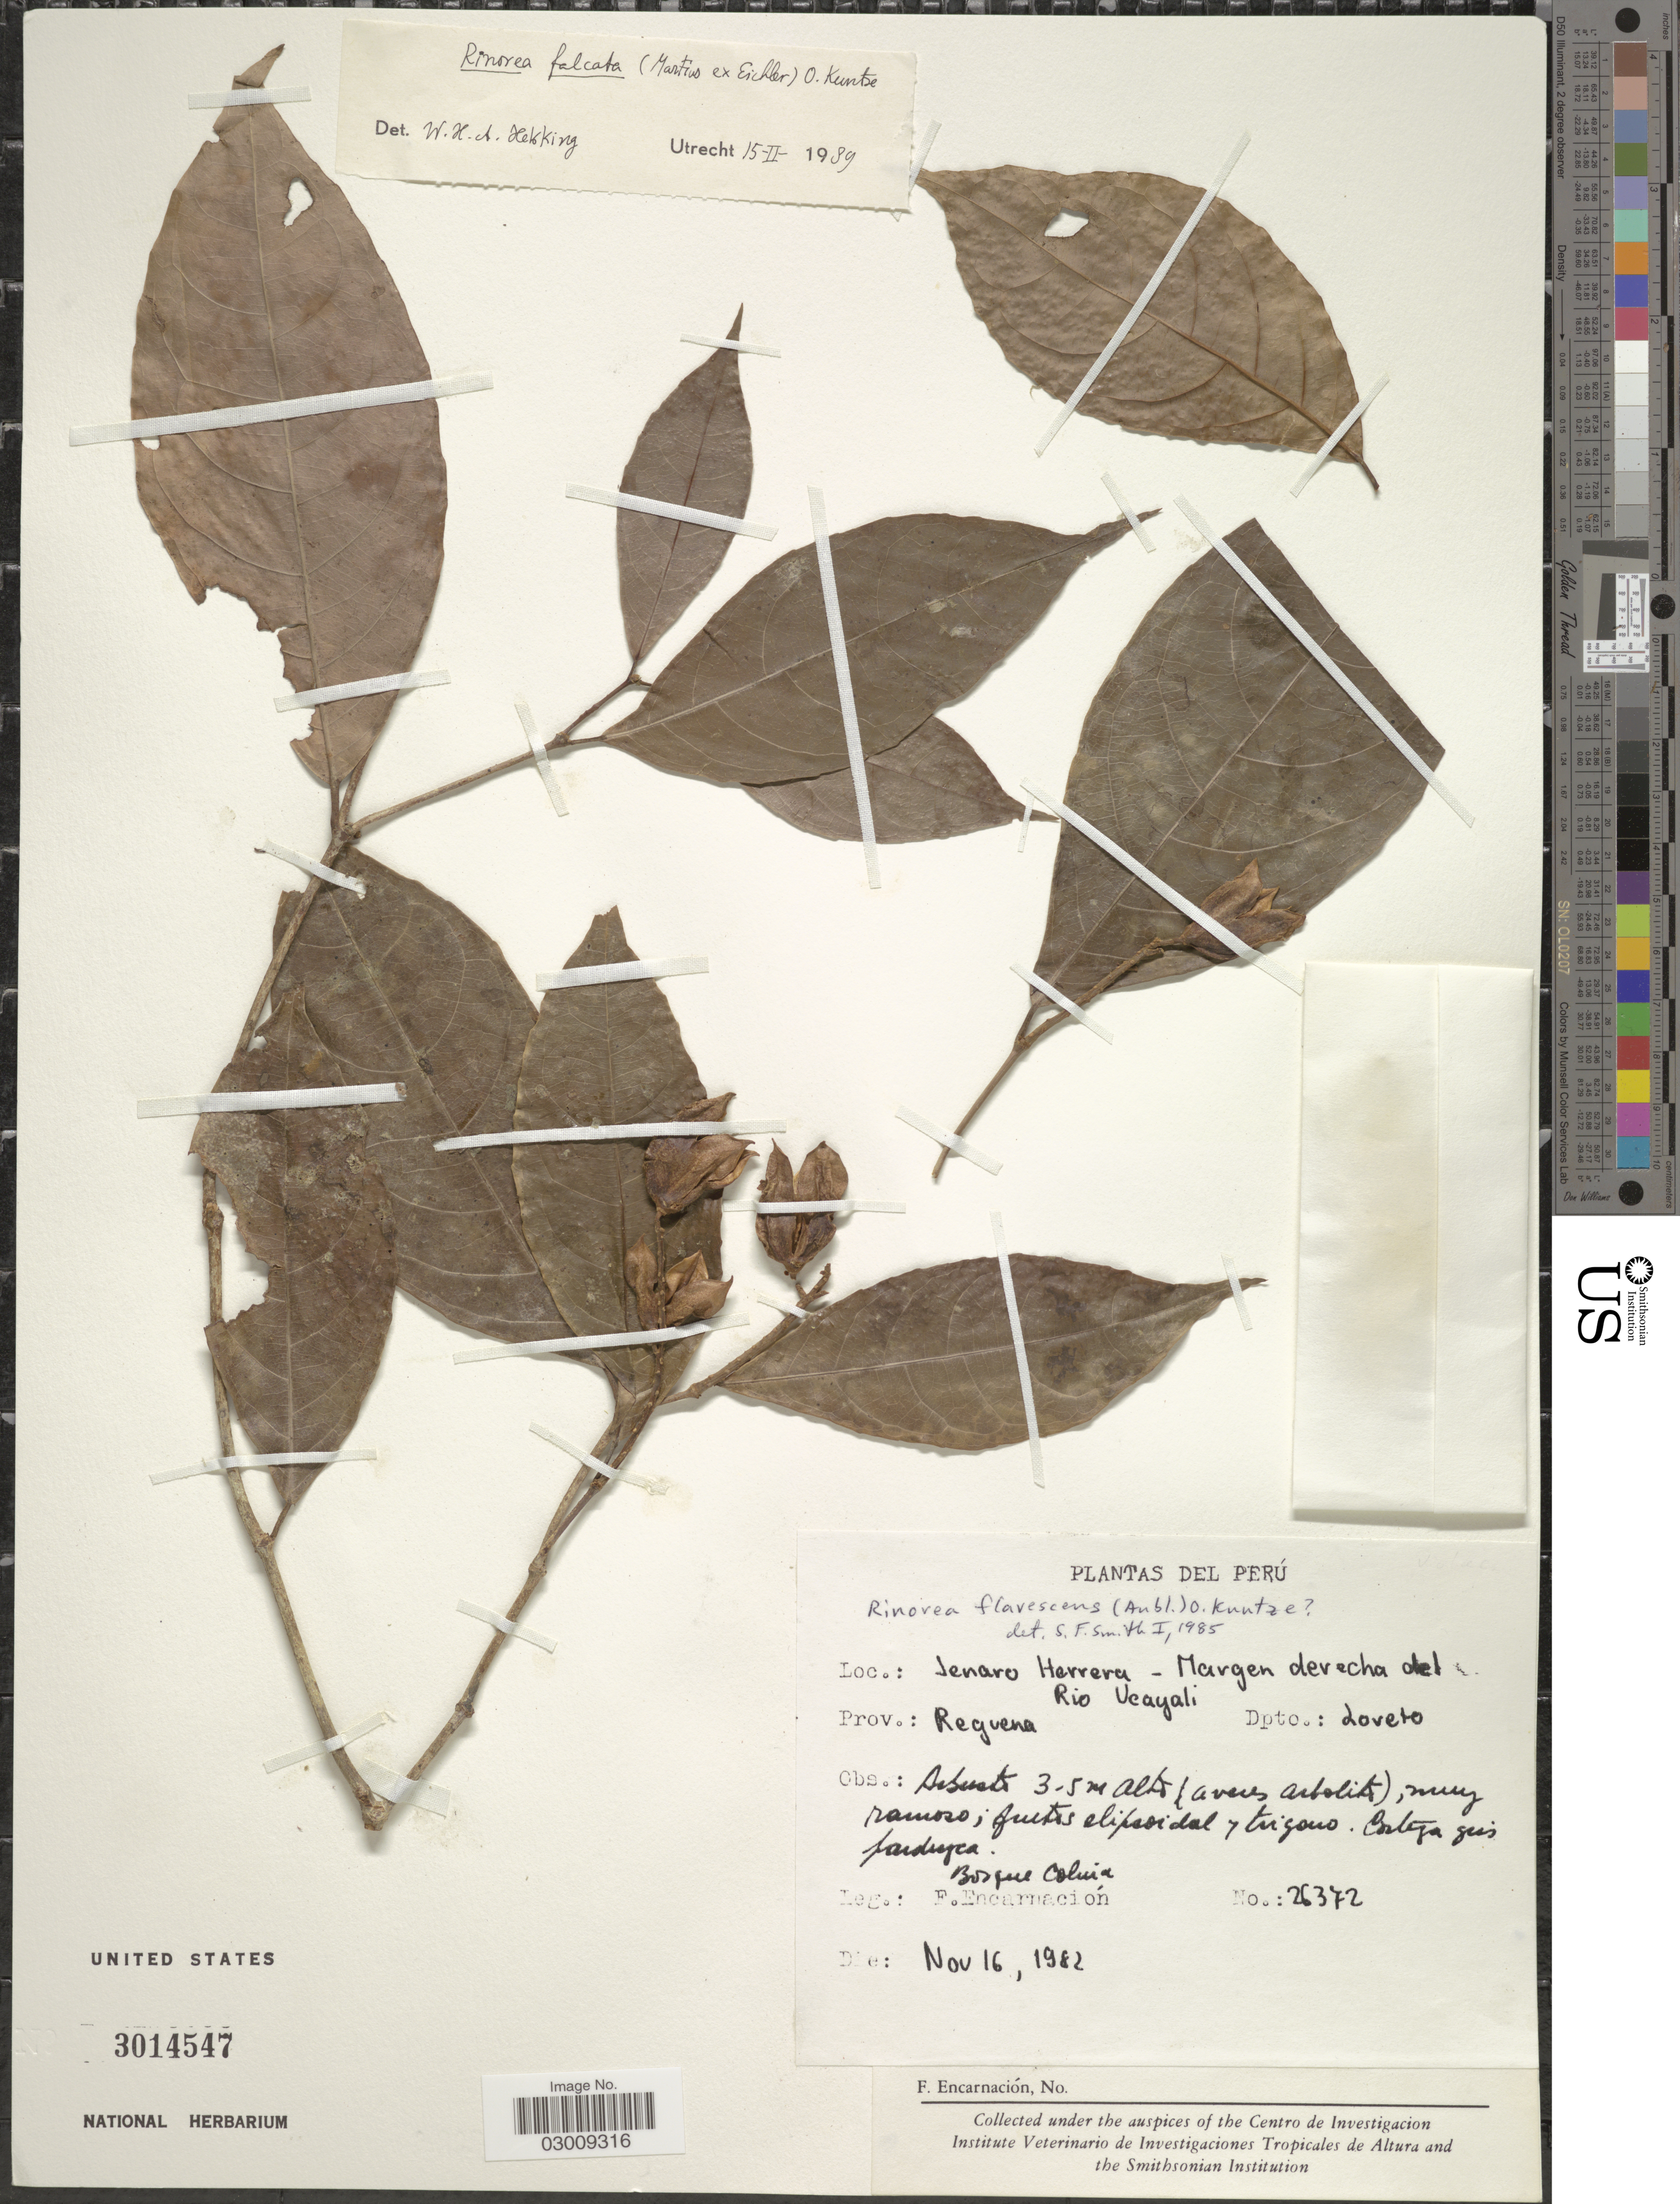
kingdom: Plantae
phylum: Tracheophyta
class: Magnoliopsida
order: Malpighiales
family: Violaceae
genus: Rinorea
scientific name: Rinorea falcata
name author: (Mart. ex Eichler) Kuntze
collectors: F. Encarnación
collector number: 26372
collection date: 1982-11-16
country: Peru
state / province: Loreto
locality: Senaro Herrera - Margen derecha del Rio Ucayali. Prov.: Requena. Dpto.: Loreto.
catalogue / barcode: US 3014547